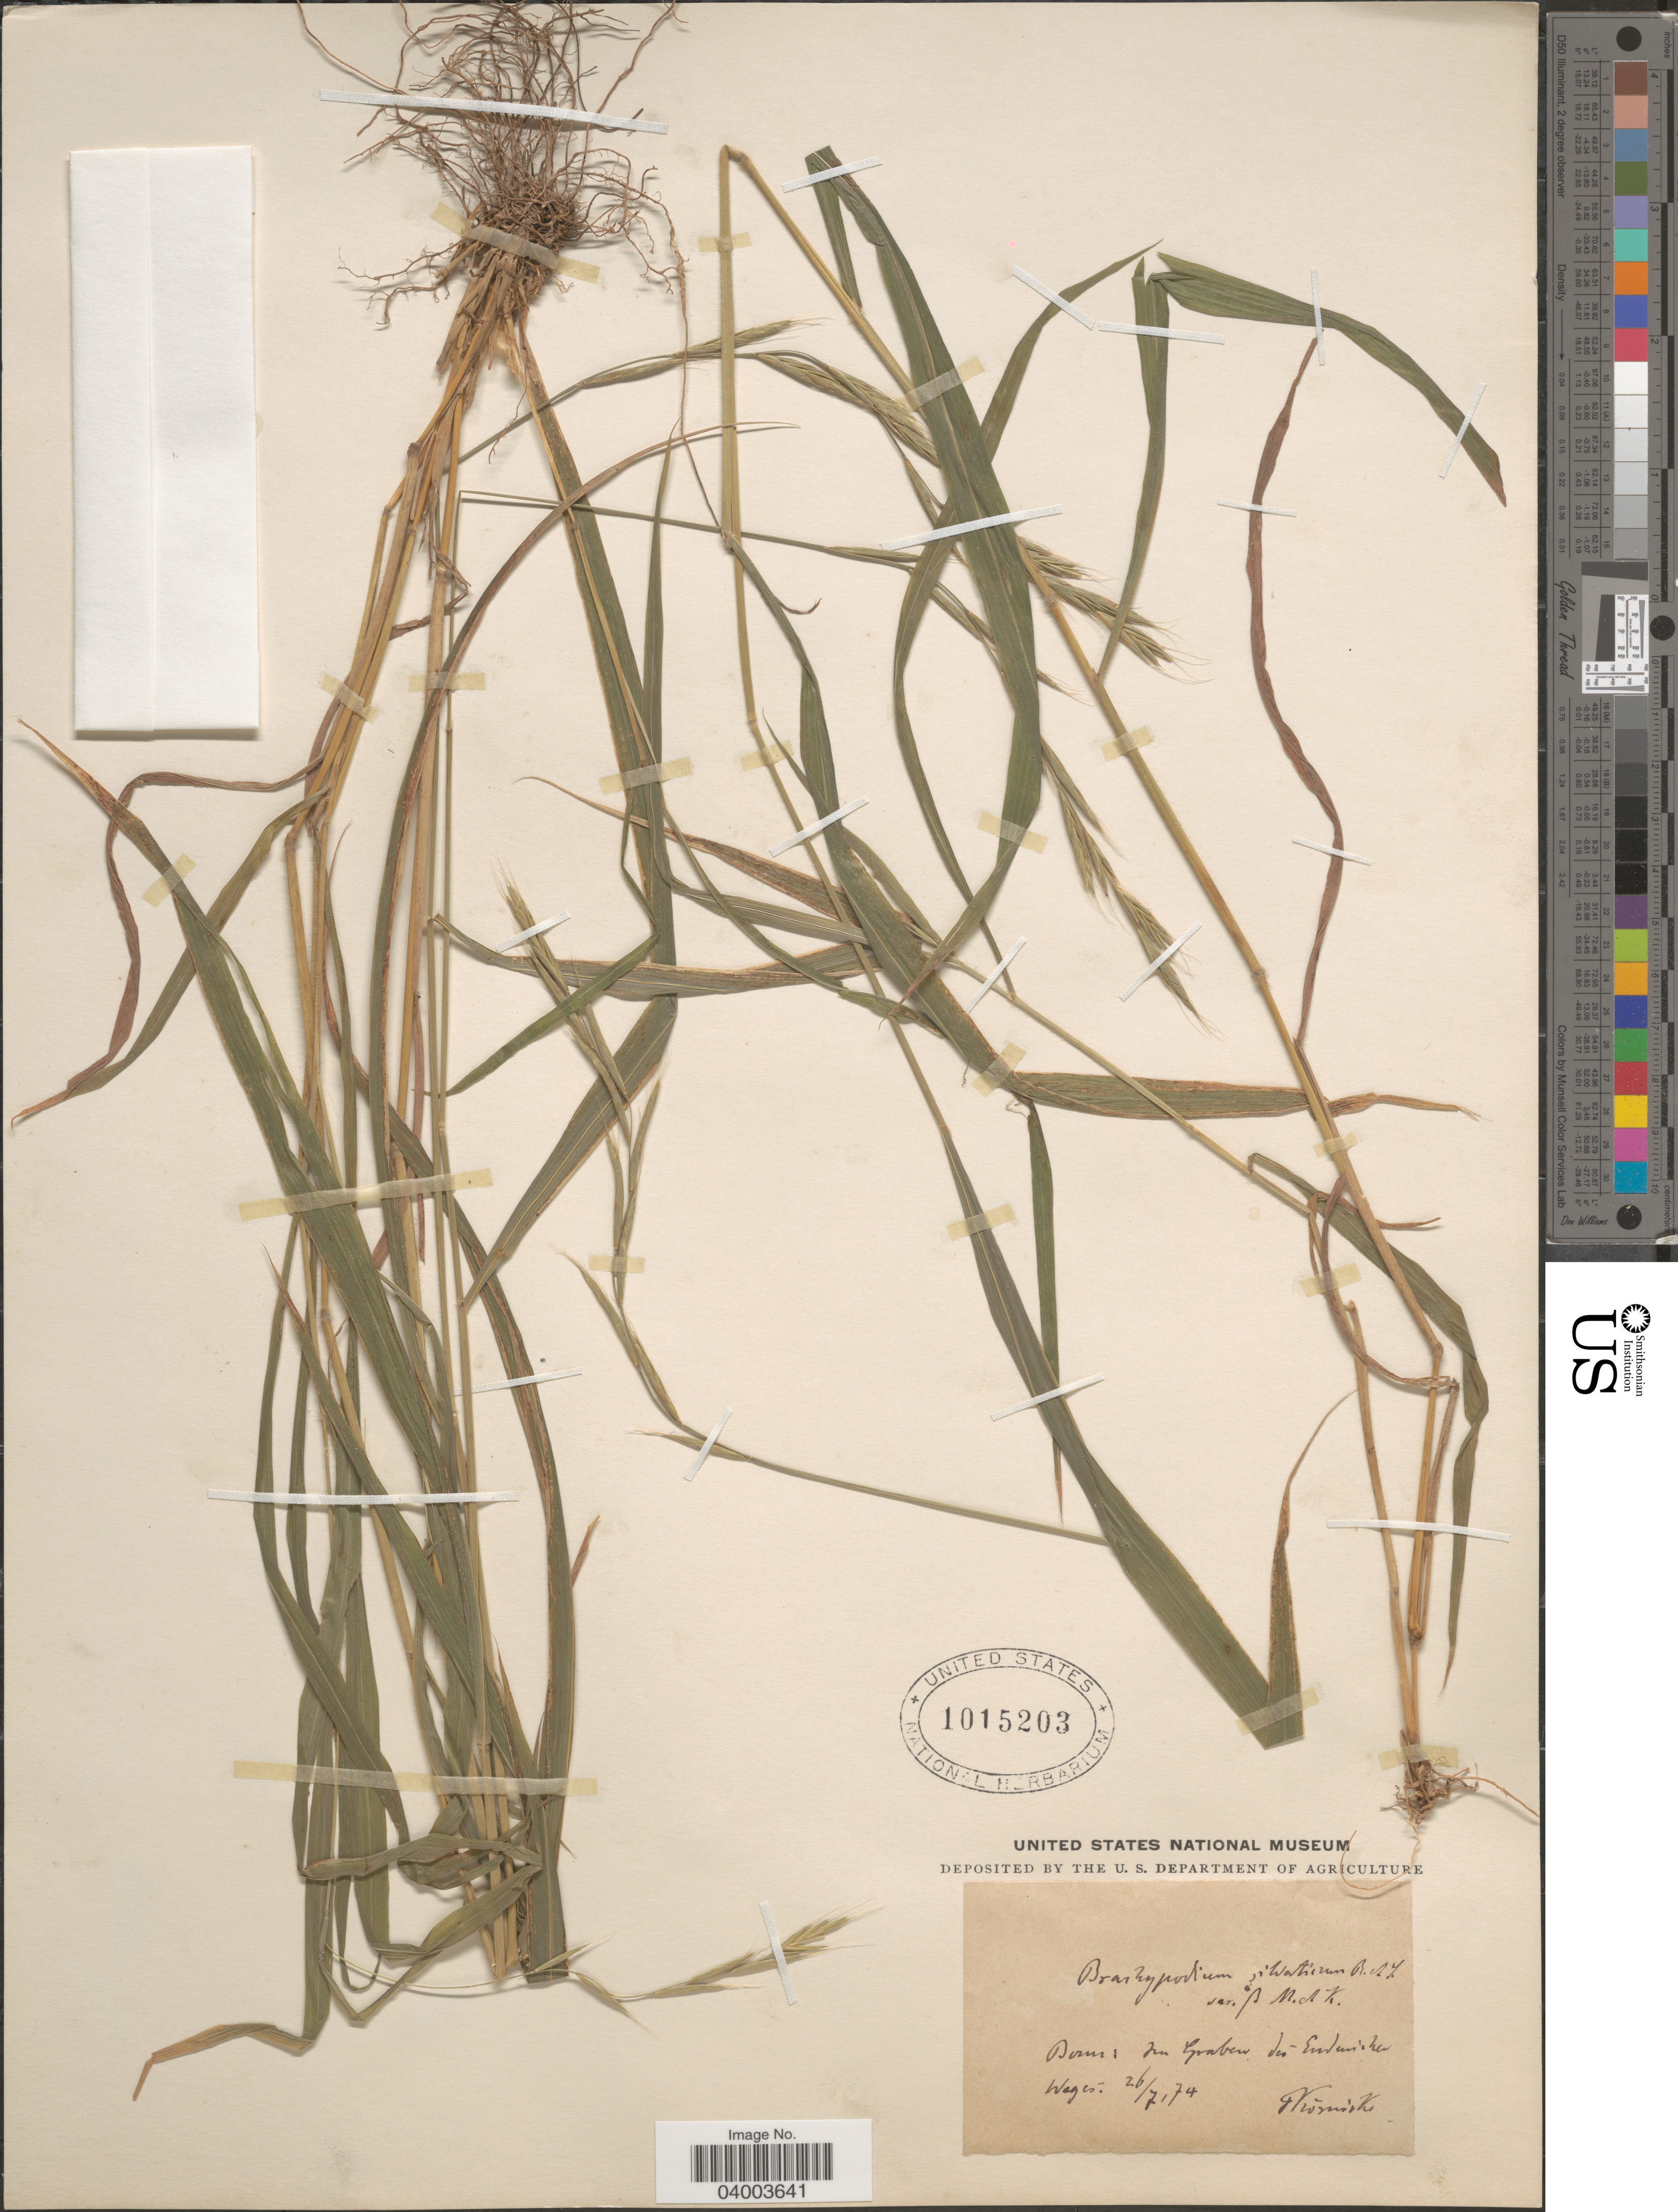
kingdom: Plantae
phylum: Tracheophyta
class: Liliopsida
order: Poales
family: Poaceae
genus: Brachypodium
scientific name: Brachypodium sylvaticum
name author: (Huds.) P. Beauv.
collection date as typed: Transcribed d/m/y: 26/7/74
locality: Dorm: In Graben des Endanicken Wages. [interpreted]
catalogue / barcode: US 1015203